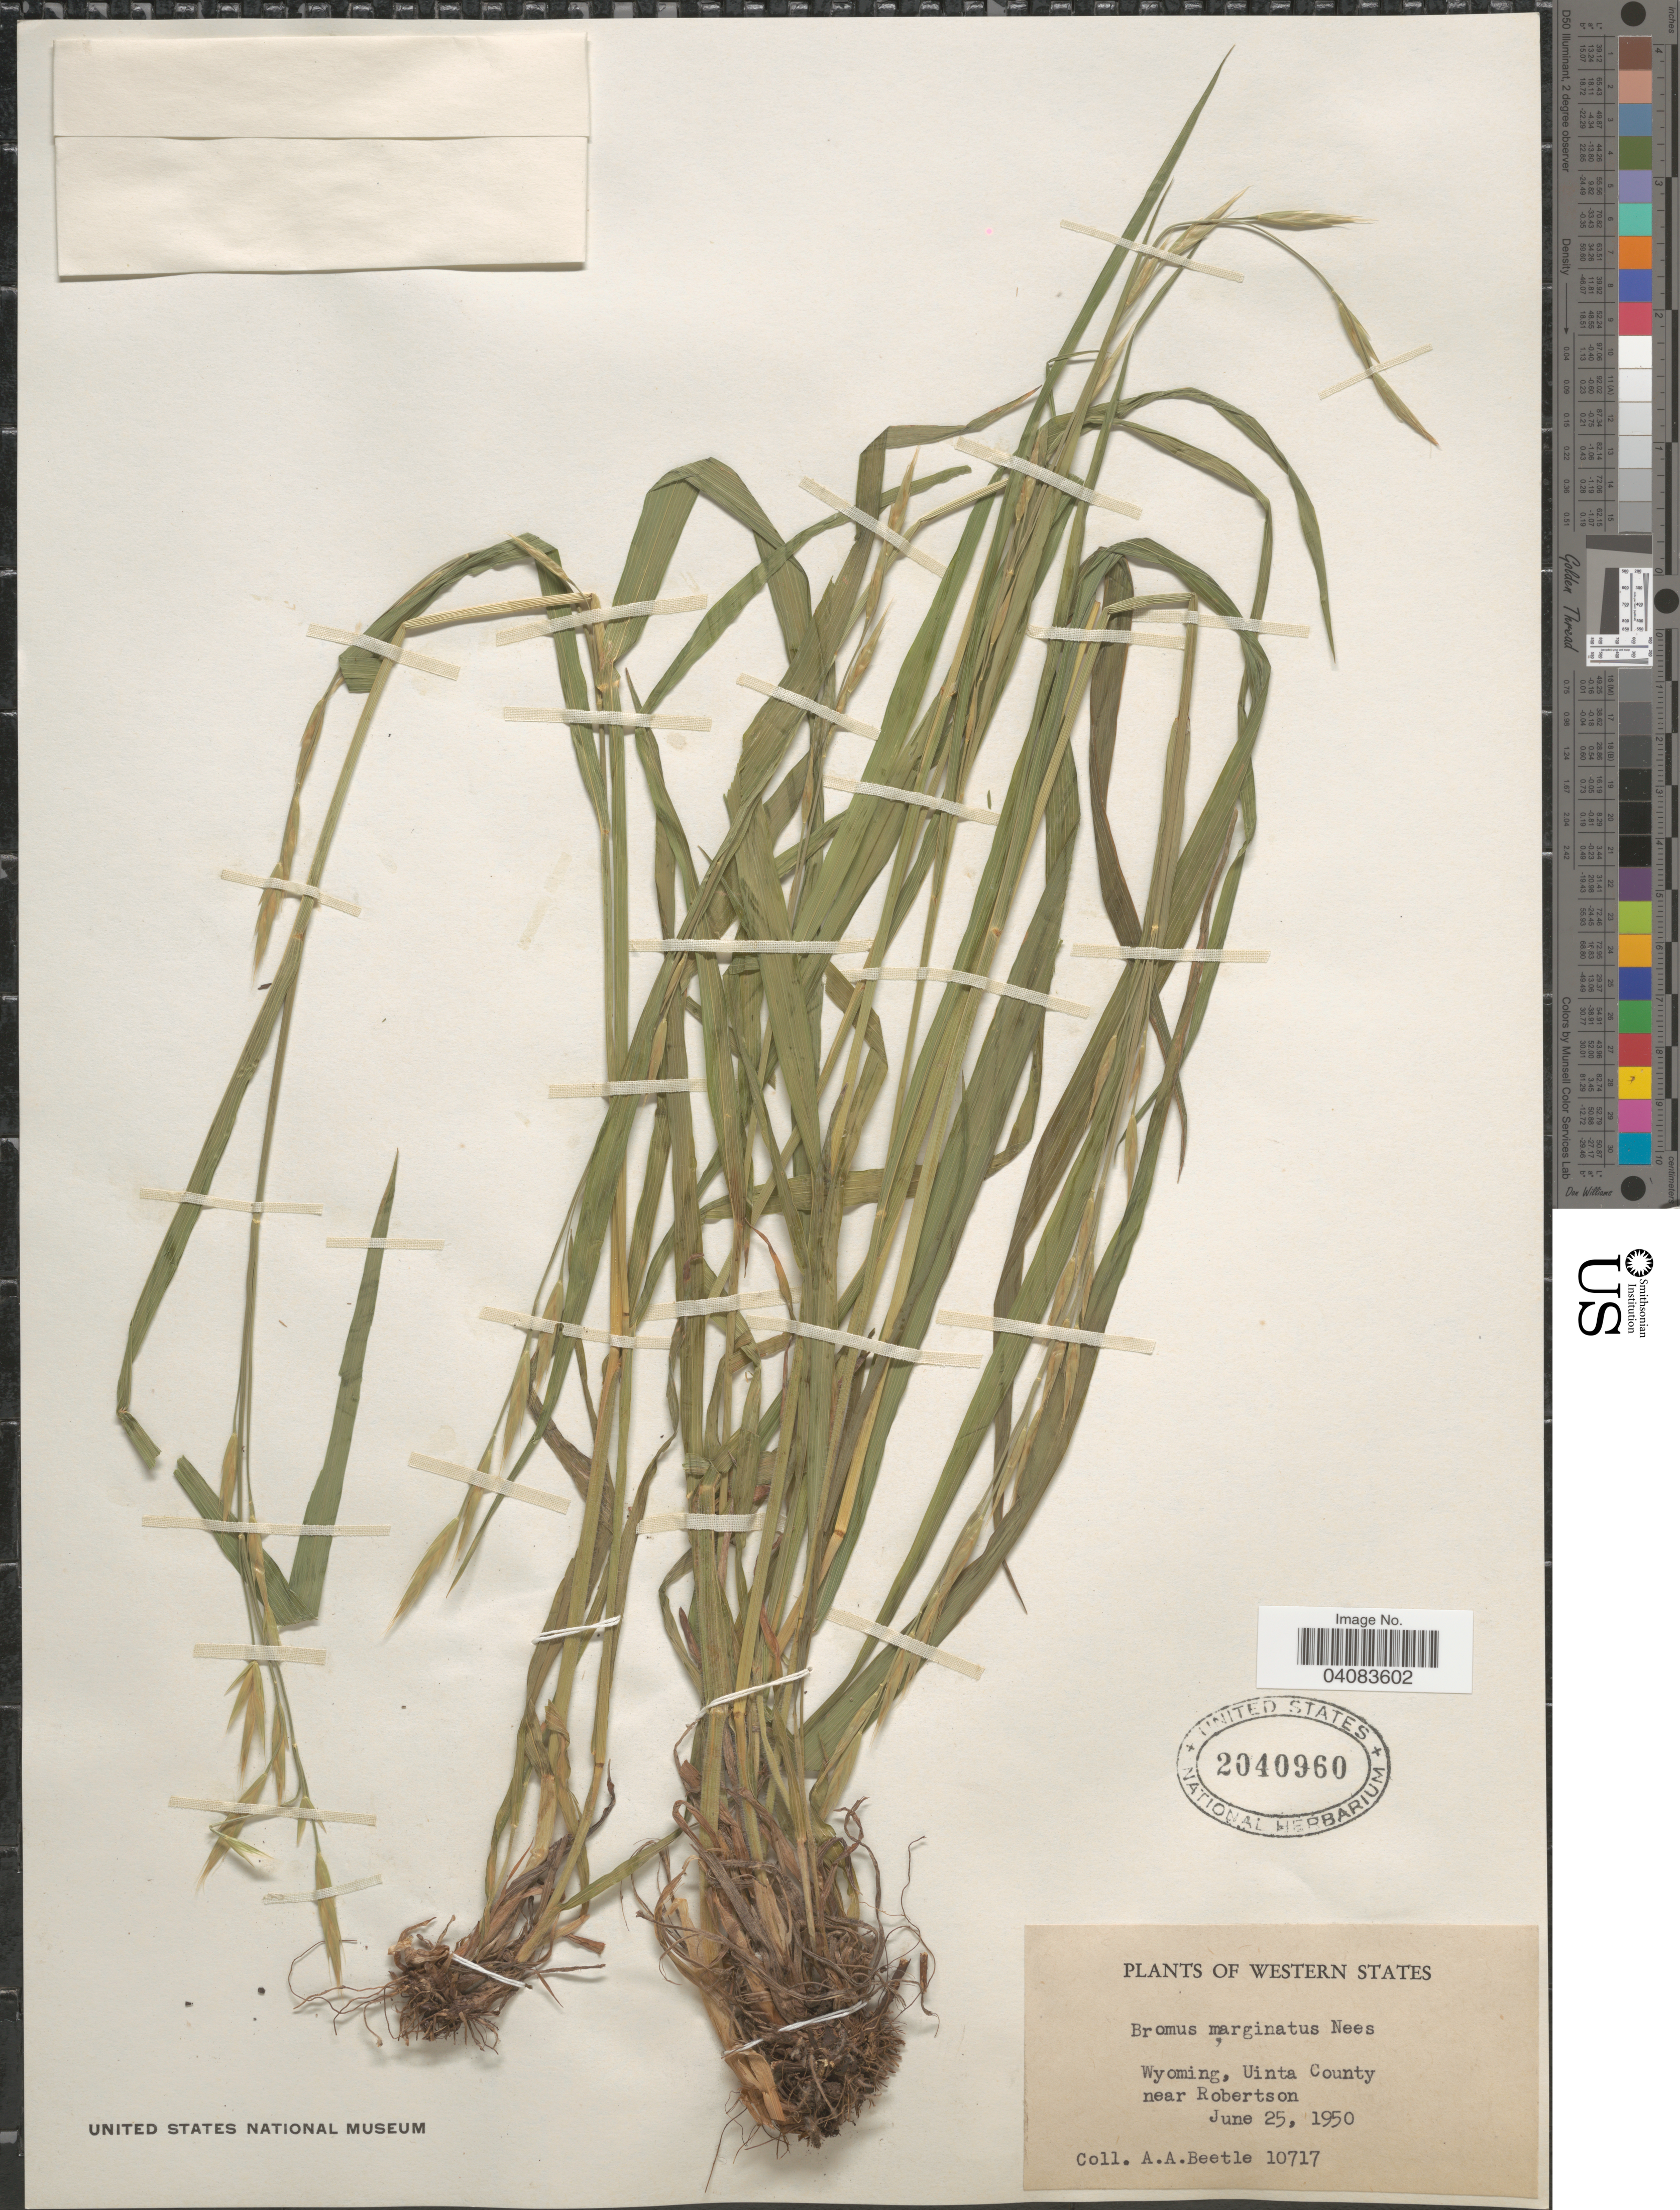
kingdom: Plantae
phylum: Tracheophyta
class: Liliopsida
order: Poales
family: Poaceae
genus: Bromus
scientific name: Bromus marginatus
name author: Nees ex Steud.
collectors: A. A. Beetle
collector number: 10717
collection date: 1950-06-25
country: United States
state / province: Wyoming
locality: Western States. Uinta County near Robertson.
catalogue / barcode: US 2040960